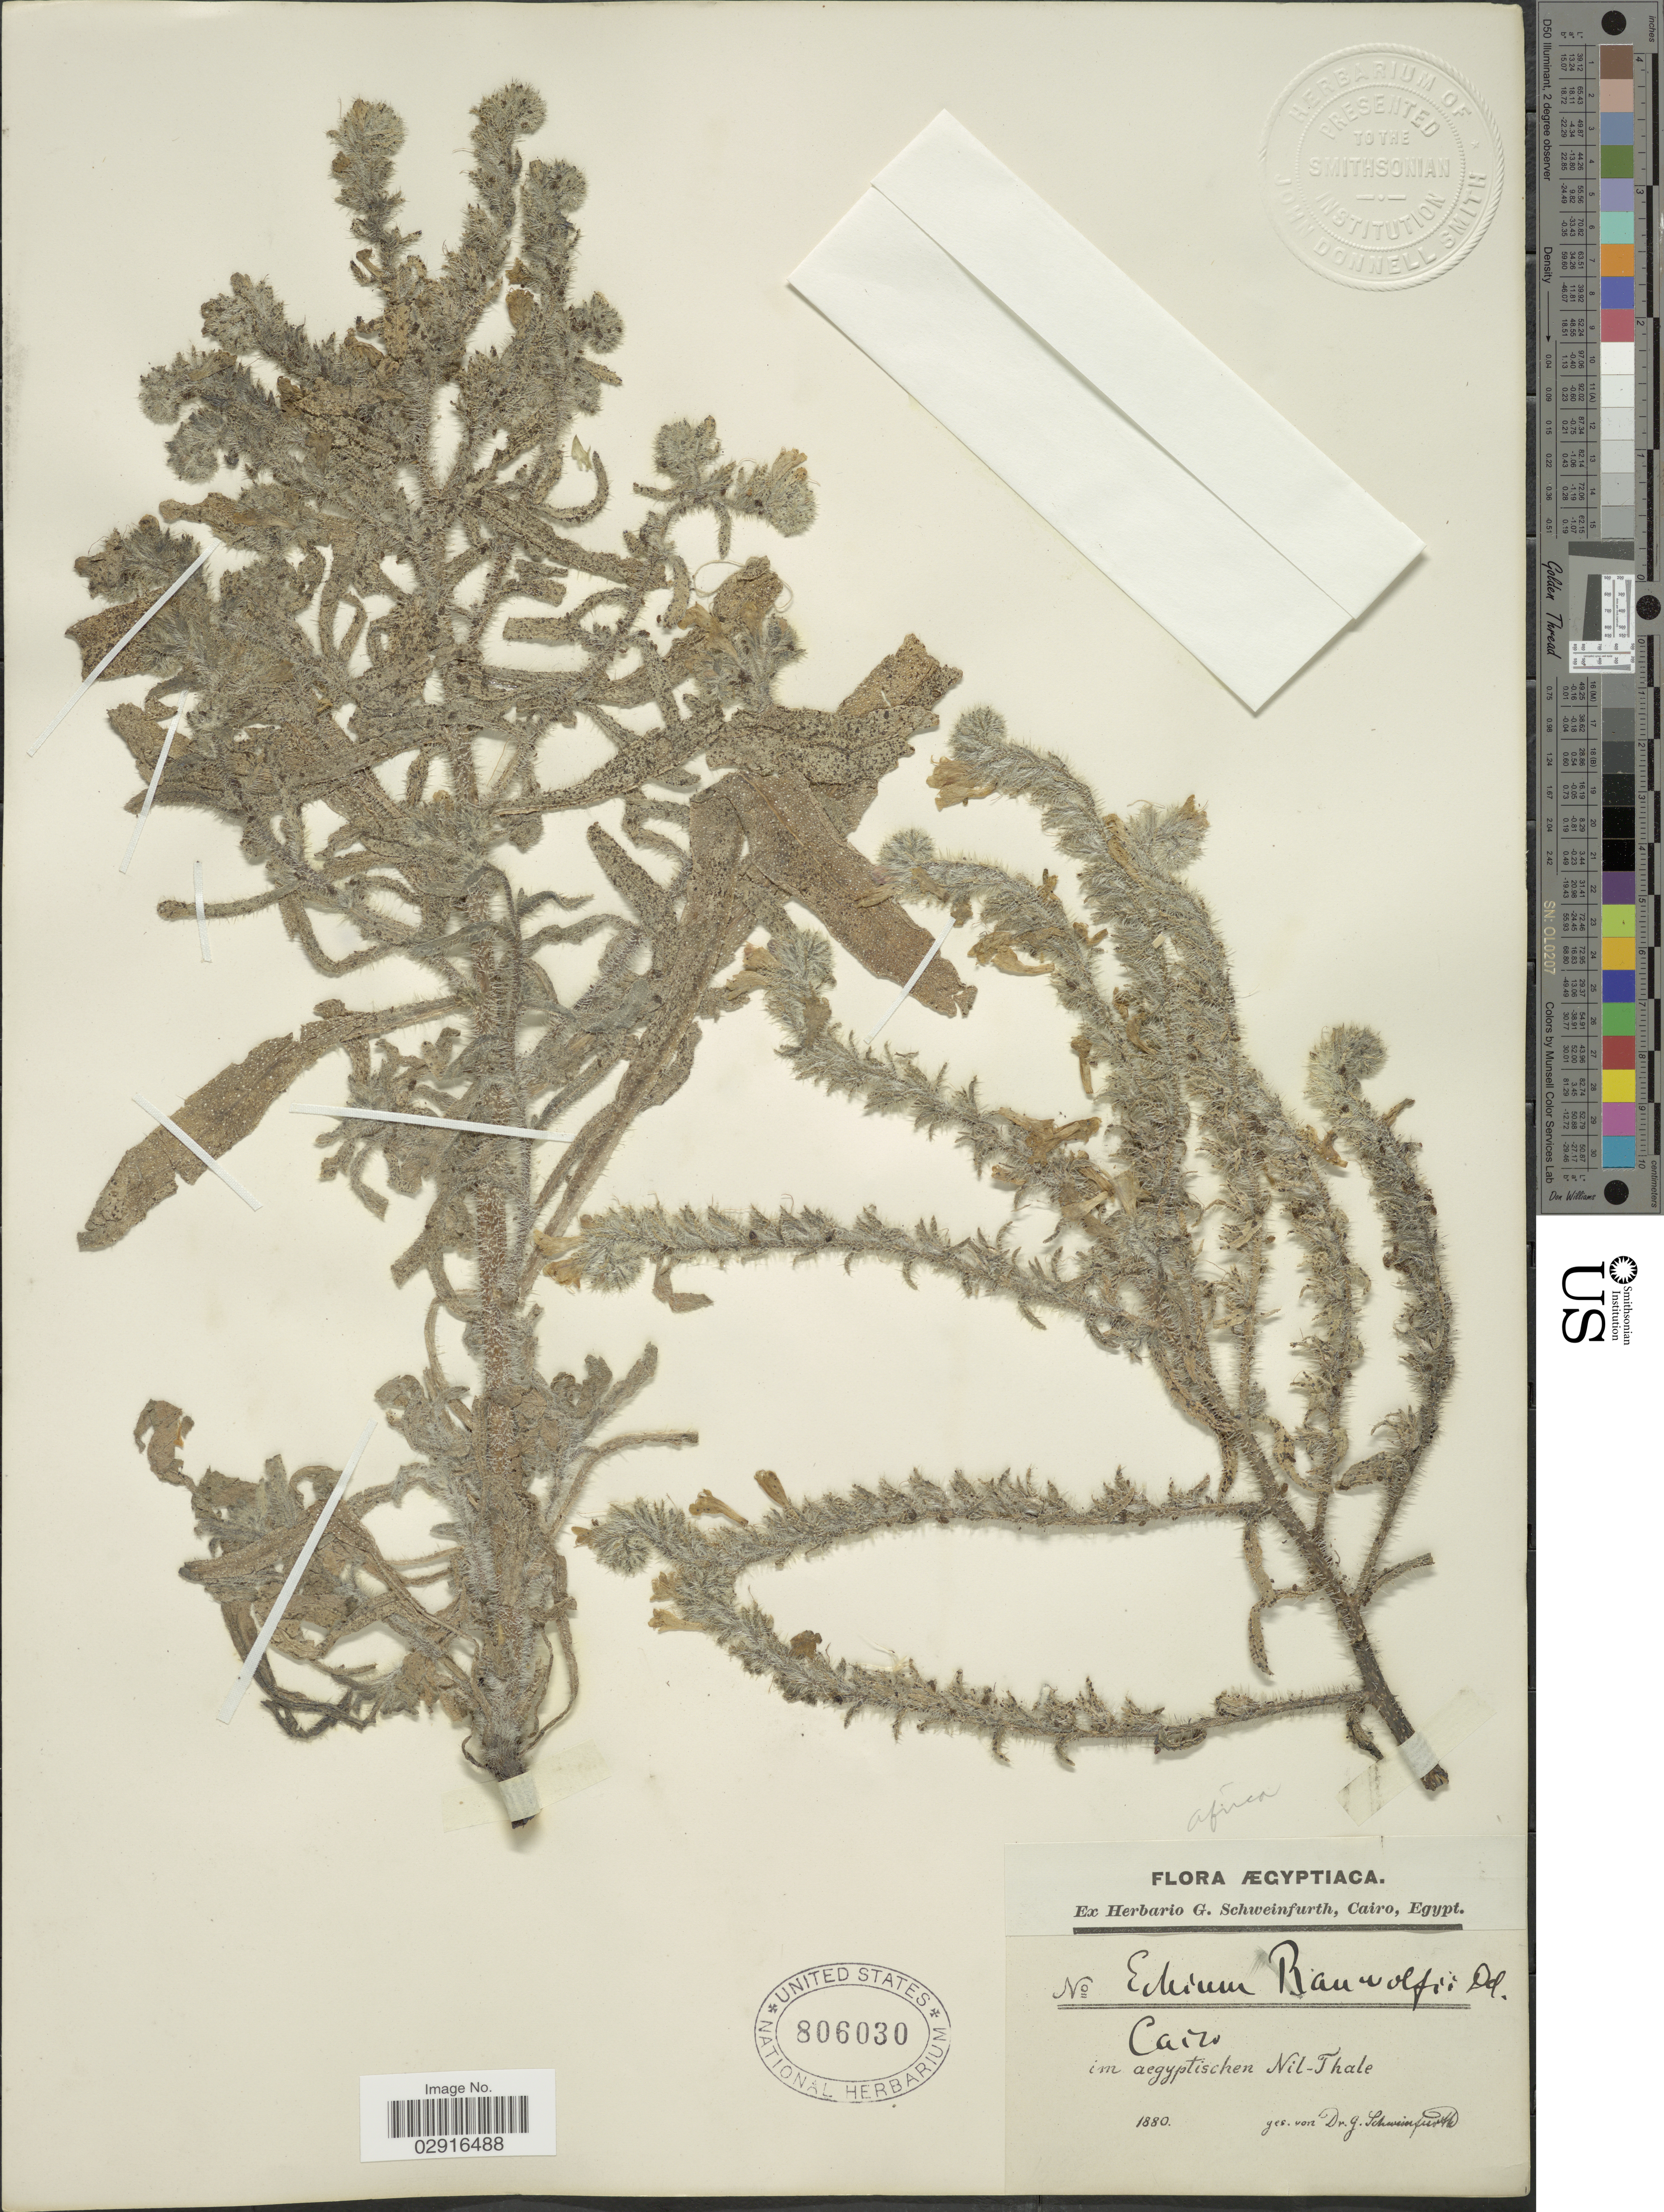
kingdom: Plantae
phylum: Tracheophyta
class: Magnoliopsida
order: Boraginales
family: Boraginaceae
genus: Echium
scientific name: Echium rauwolfii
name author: Delile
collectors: G. A. Schweinfurth (herbarium)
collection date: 1880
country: Egypt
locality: Cairo. Im aegyptischen Nil-Thale.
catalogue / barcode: US 806030